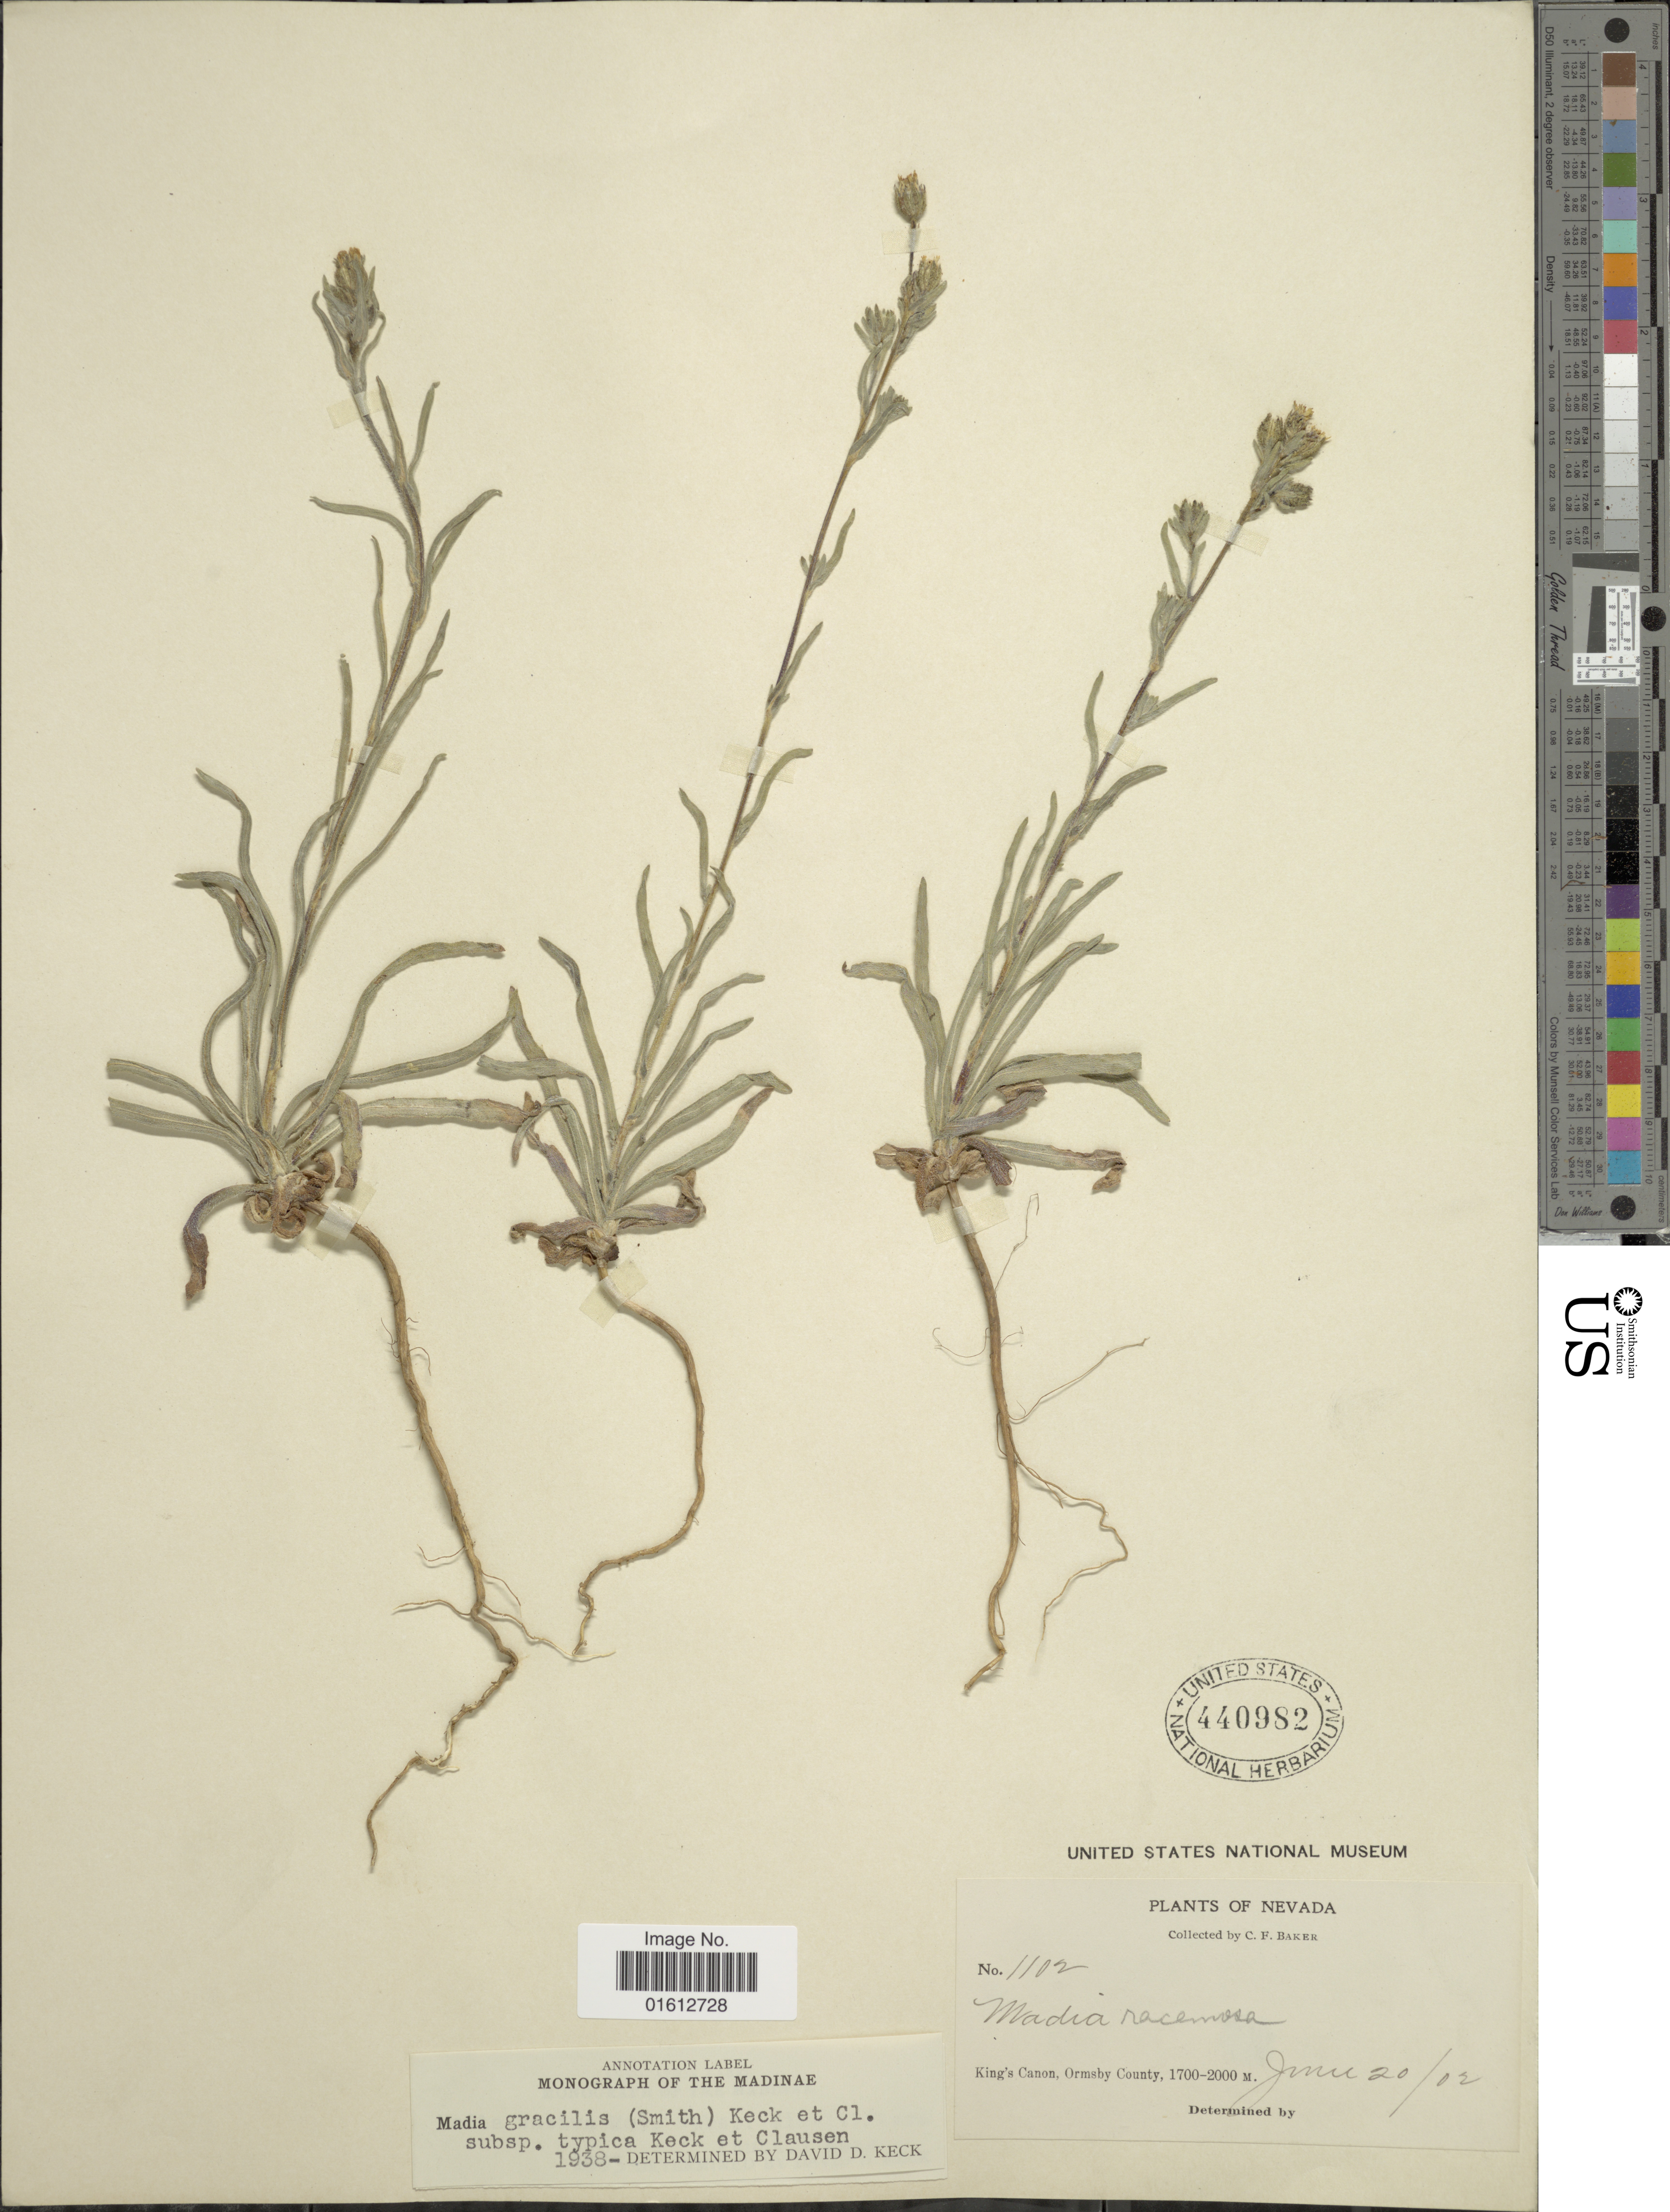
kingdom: Plantae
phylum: Tracheophyta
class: Magnoliopsida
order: Asterales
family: Asteraceae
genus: Madia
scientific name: Madia gracilis subsp. gracilis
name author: (Sm.) D.D. Keck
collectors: C. F. Baker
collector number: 1102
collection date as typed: Transcribed d/m/y: 20/6/2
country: United States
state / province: Nevada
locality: King's Canon, Ormsby County.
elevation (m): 1700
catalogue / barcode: US 440982